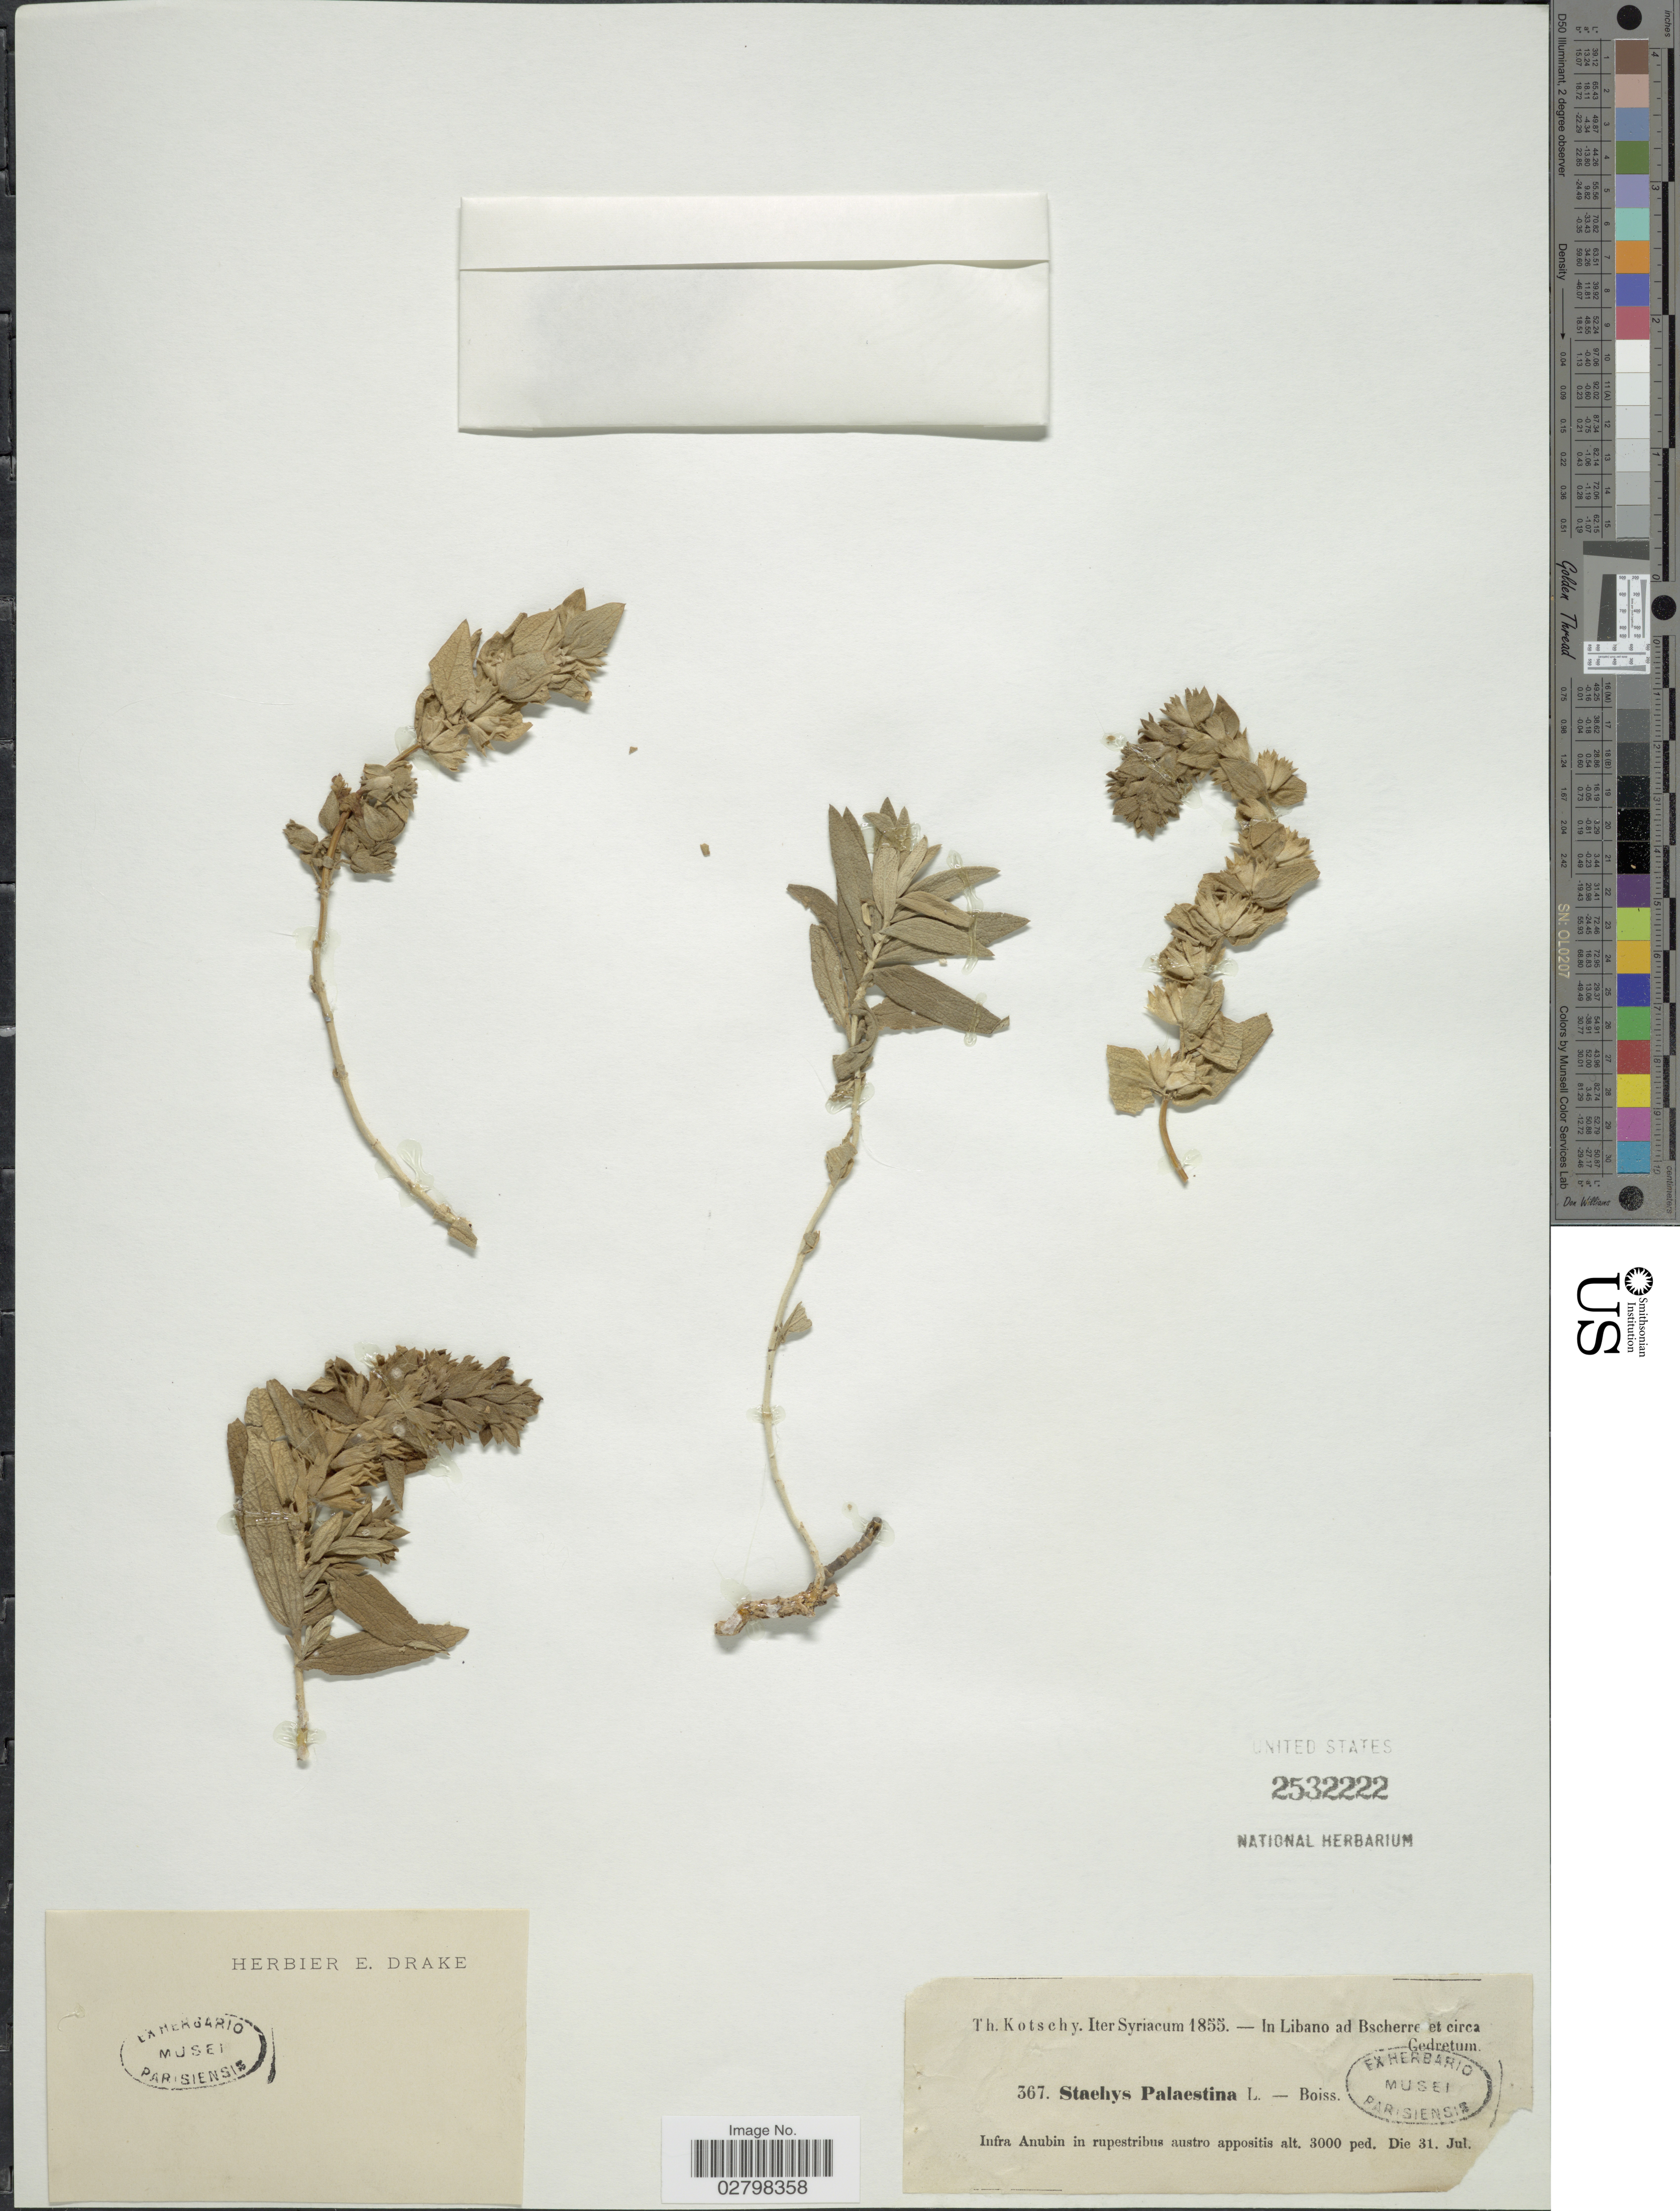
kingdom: Plantae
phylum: Tracheophyta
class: Magnoliopsida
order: Lamiales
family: Lamiaceae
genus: Stachys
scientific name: Stachys palaestina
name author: L.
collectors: K. G. Kotschy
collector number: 367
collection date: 1855-07-31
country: Syria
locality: Iter Syriacum. In Libano ad Bscherre et circa Gedretum. Infra Anubin in rupestribus austro appositis.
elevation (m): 914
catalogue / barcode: US 2532222